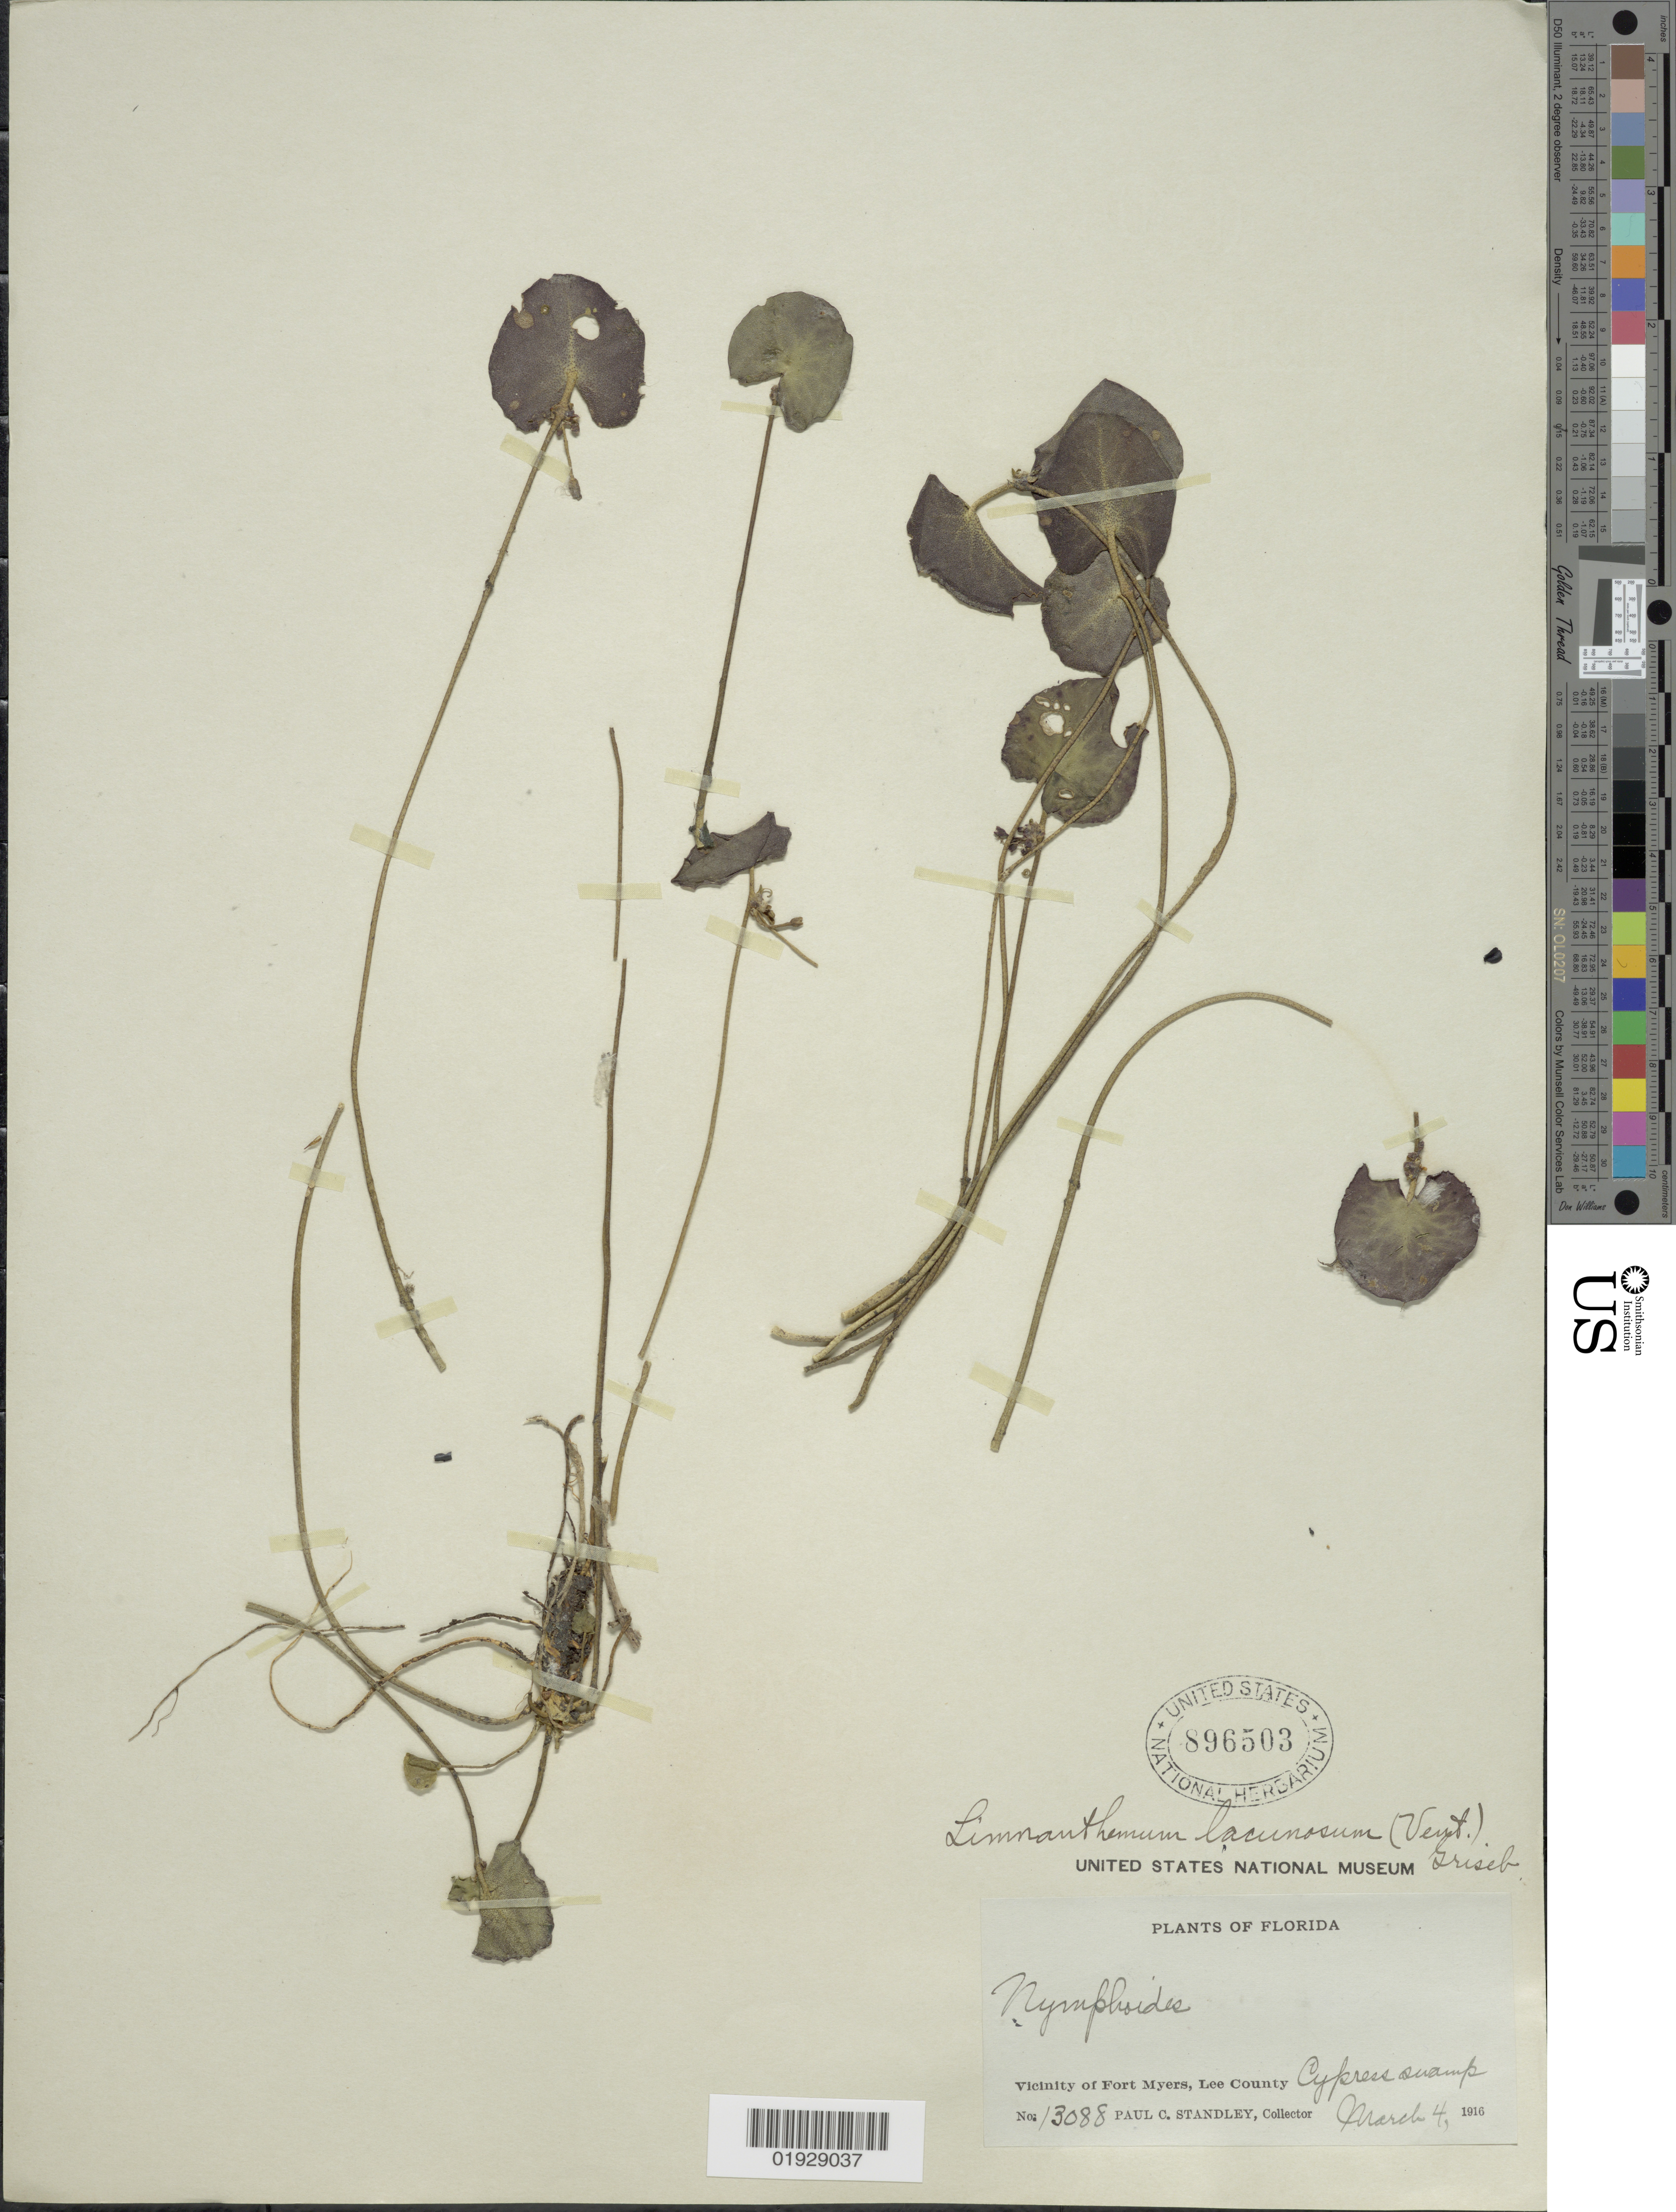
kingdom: Plantae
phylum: Tracheophyta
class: Magnoliopsida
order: Asterales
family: Menyanthaceae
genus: Nymphoides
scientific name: Nymphoides aquatica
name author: (J.F. Gmel.) Kuntze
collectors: P. C. Standley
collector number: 13088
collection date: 1916-03-04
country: United States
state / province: Florida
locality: Vicinity of Fort Myers, Lee County, Cypress Swamp.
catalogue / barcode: US 896503